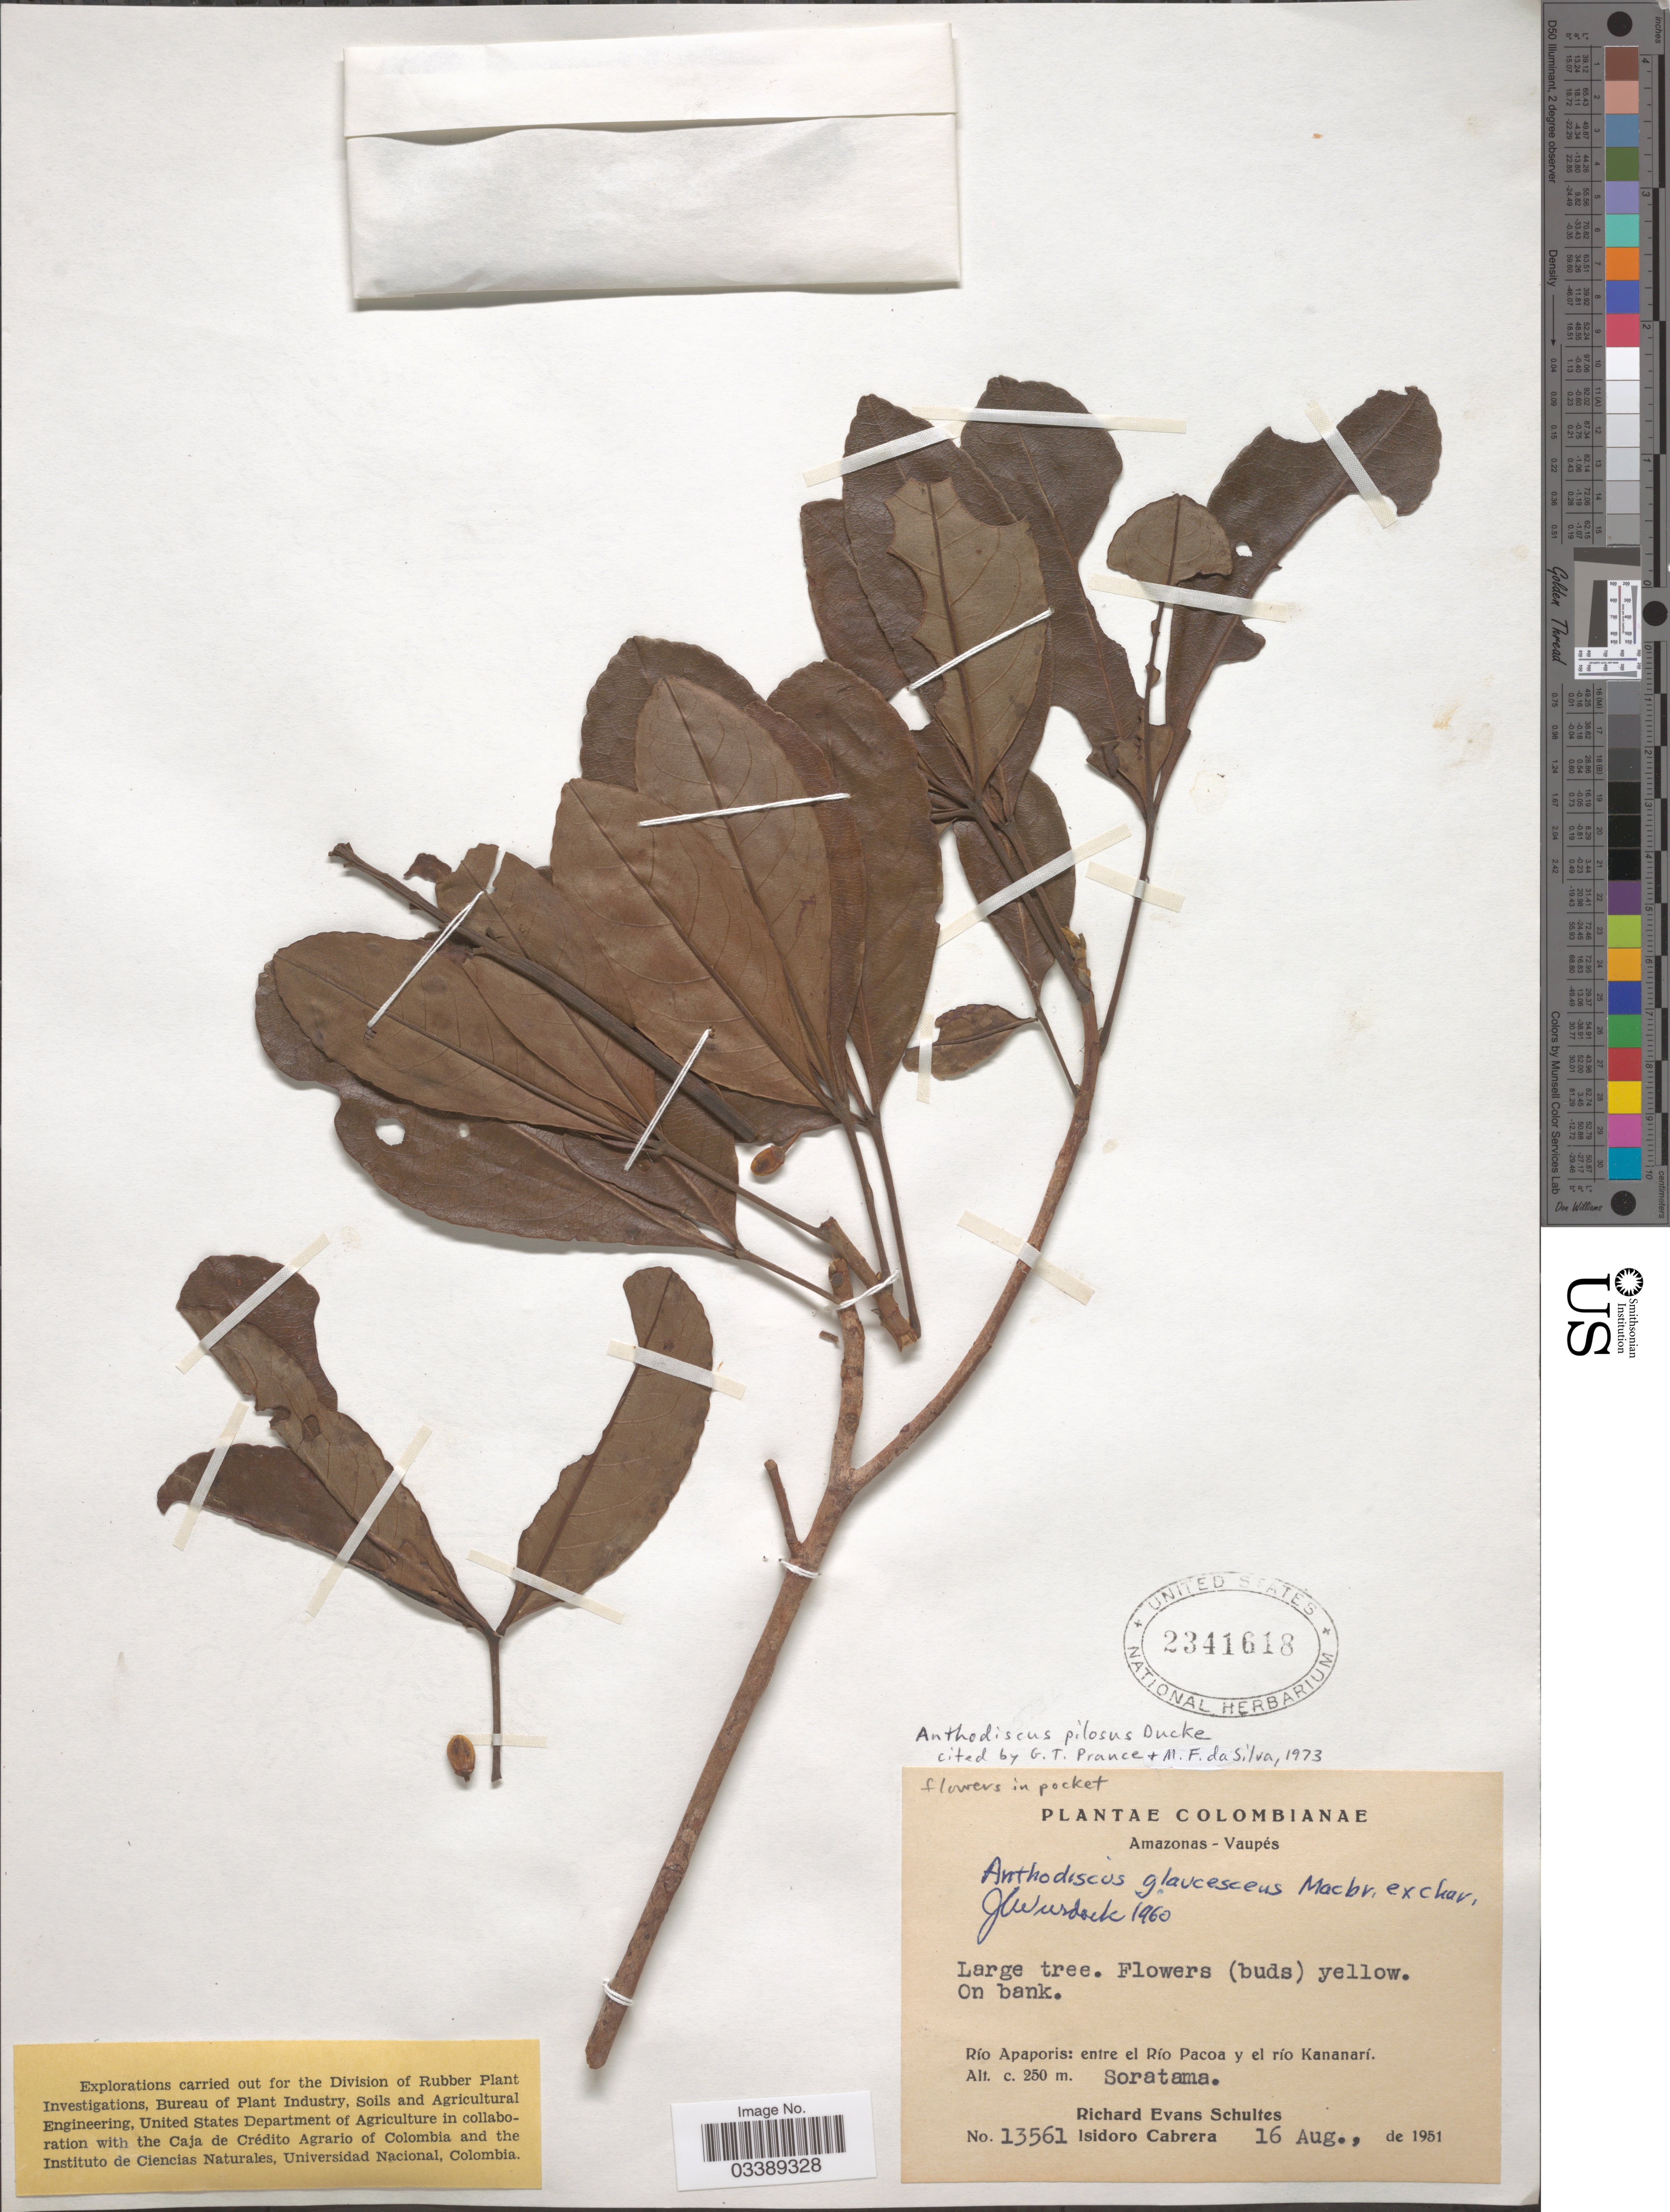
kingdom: Plantae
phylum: Tracheophyta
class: Magnoliopsida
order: Malpighiales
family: Caryocaraceae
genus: Anthodiscus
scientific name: Anthodiscus pilosus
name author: Ducke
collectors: R. E. Schultes & I. Cabrera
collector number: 13561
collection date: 1951-08-16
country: Colombia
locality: Amazonas-Vaupés. Río Apaporis: entre el Río Pacoa y el río Kananarí. Soratama.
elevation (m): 250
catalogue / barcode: US 2341618